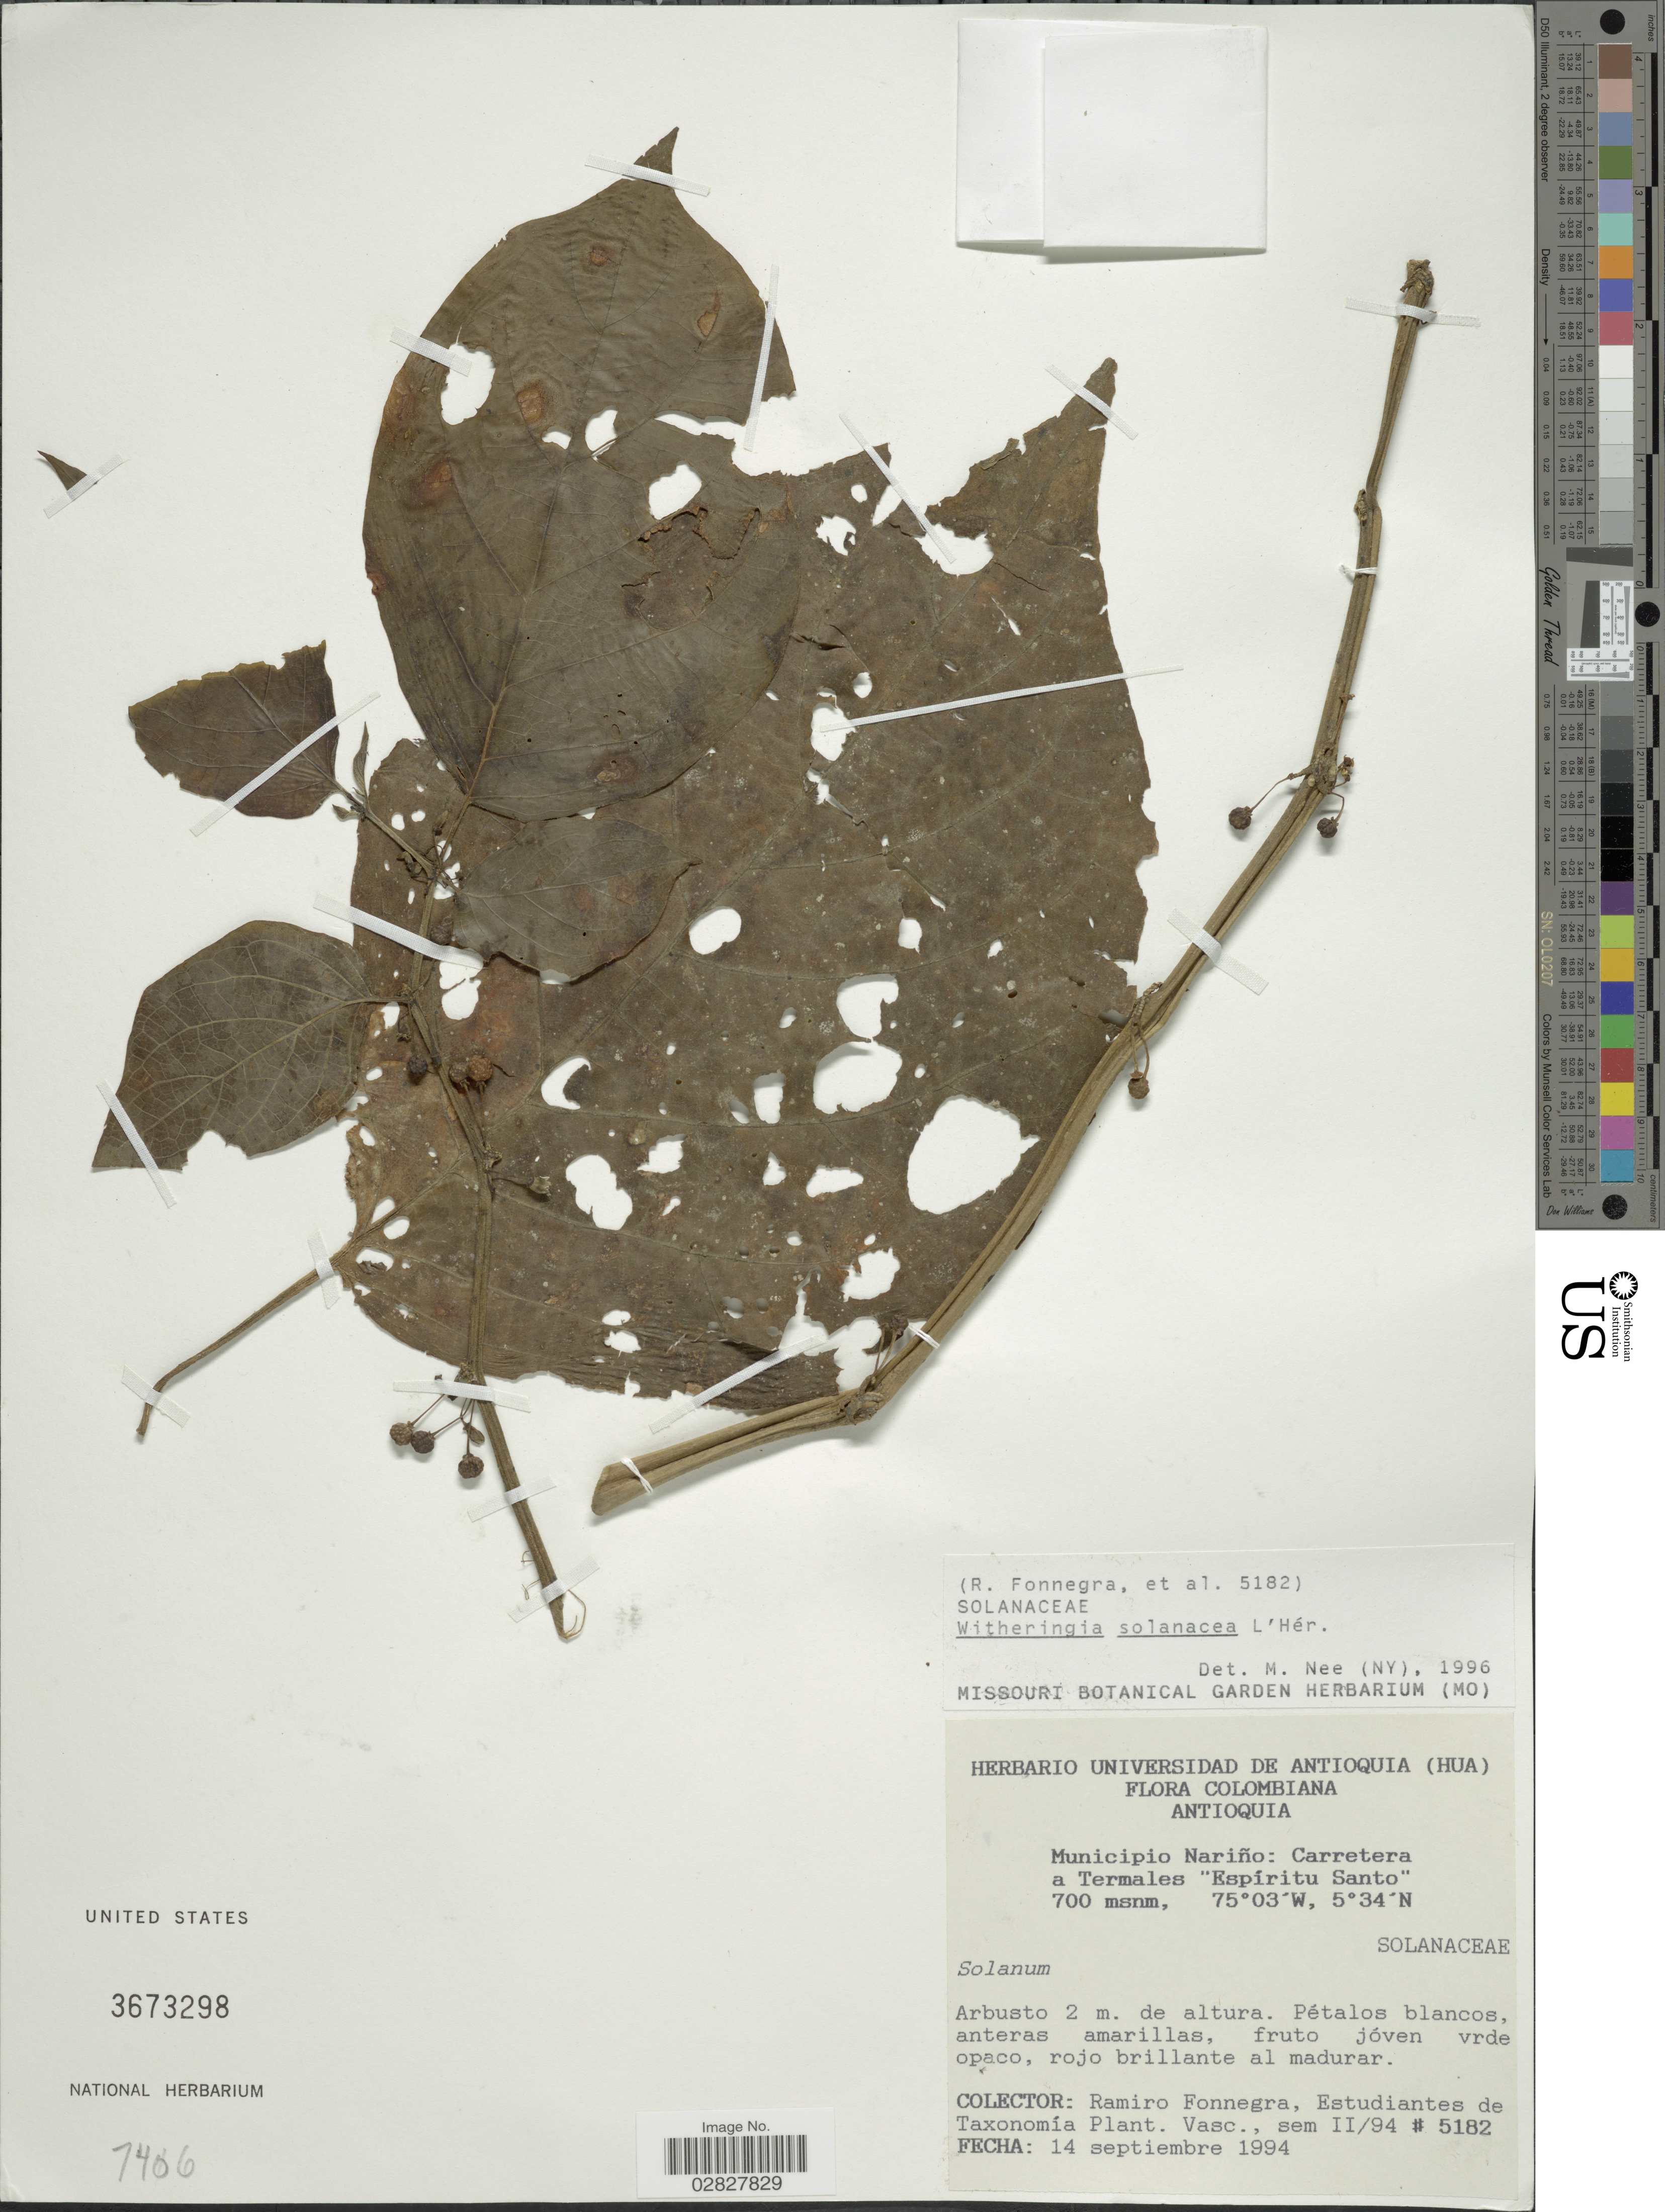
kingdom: Plantae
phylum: Tracheophyta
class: Magnoliopsida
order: Solanales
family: Solanaceae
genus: Witheringia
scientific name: Witheringia solanacea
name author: L'Hér.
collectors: R. Fonnegra & Estudiantes de Taxonomía de Plant. Vasculares sem., II/94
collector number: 5182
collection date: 1994-09-14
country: Colombia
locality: Antioquia, Municipio Nariño: Carretera a Termales "Espiritu Santo"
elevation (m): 700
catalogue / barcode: US 3673298